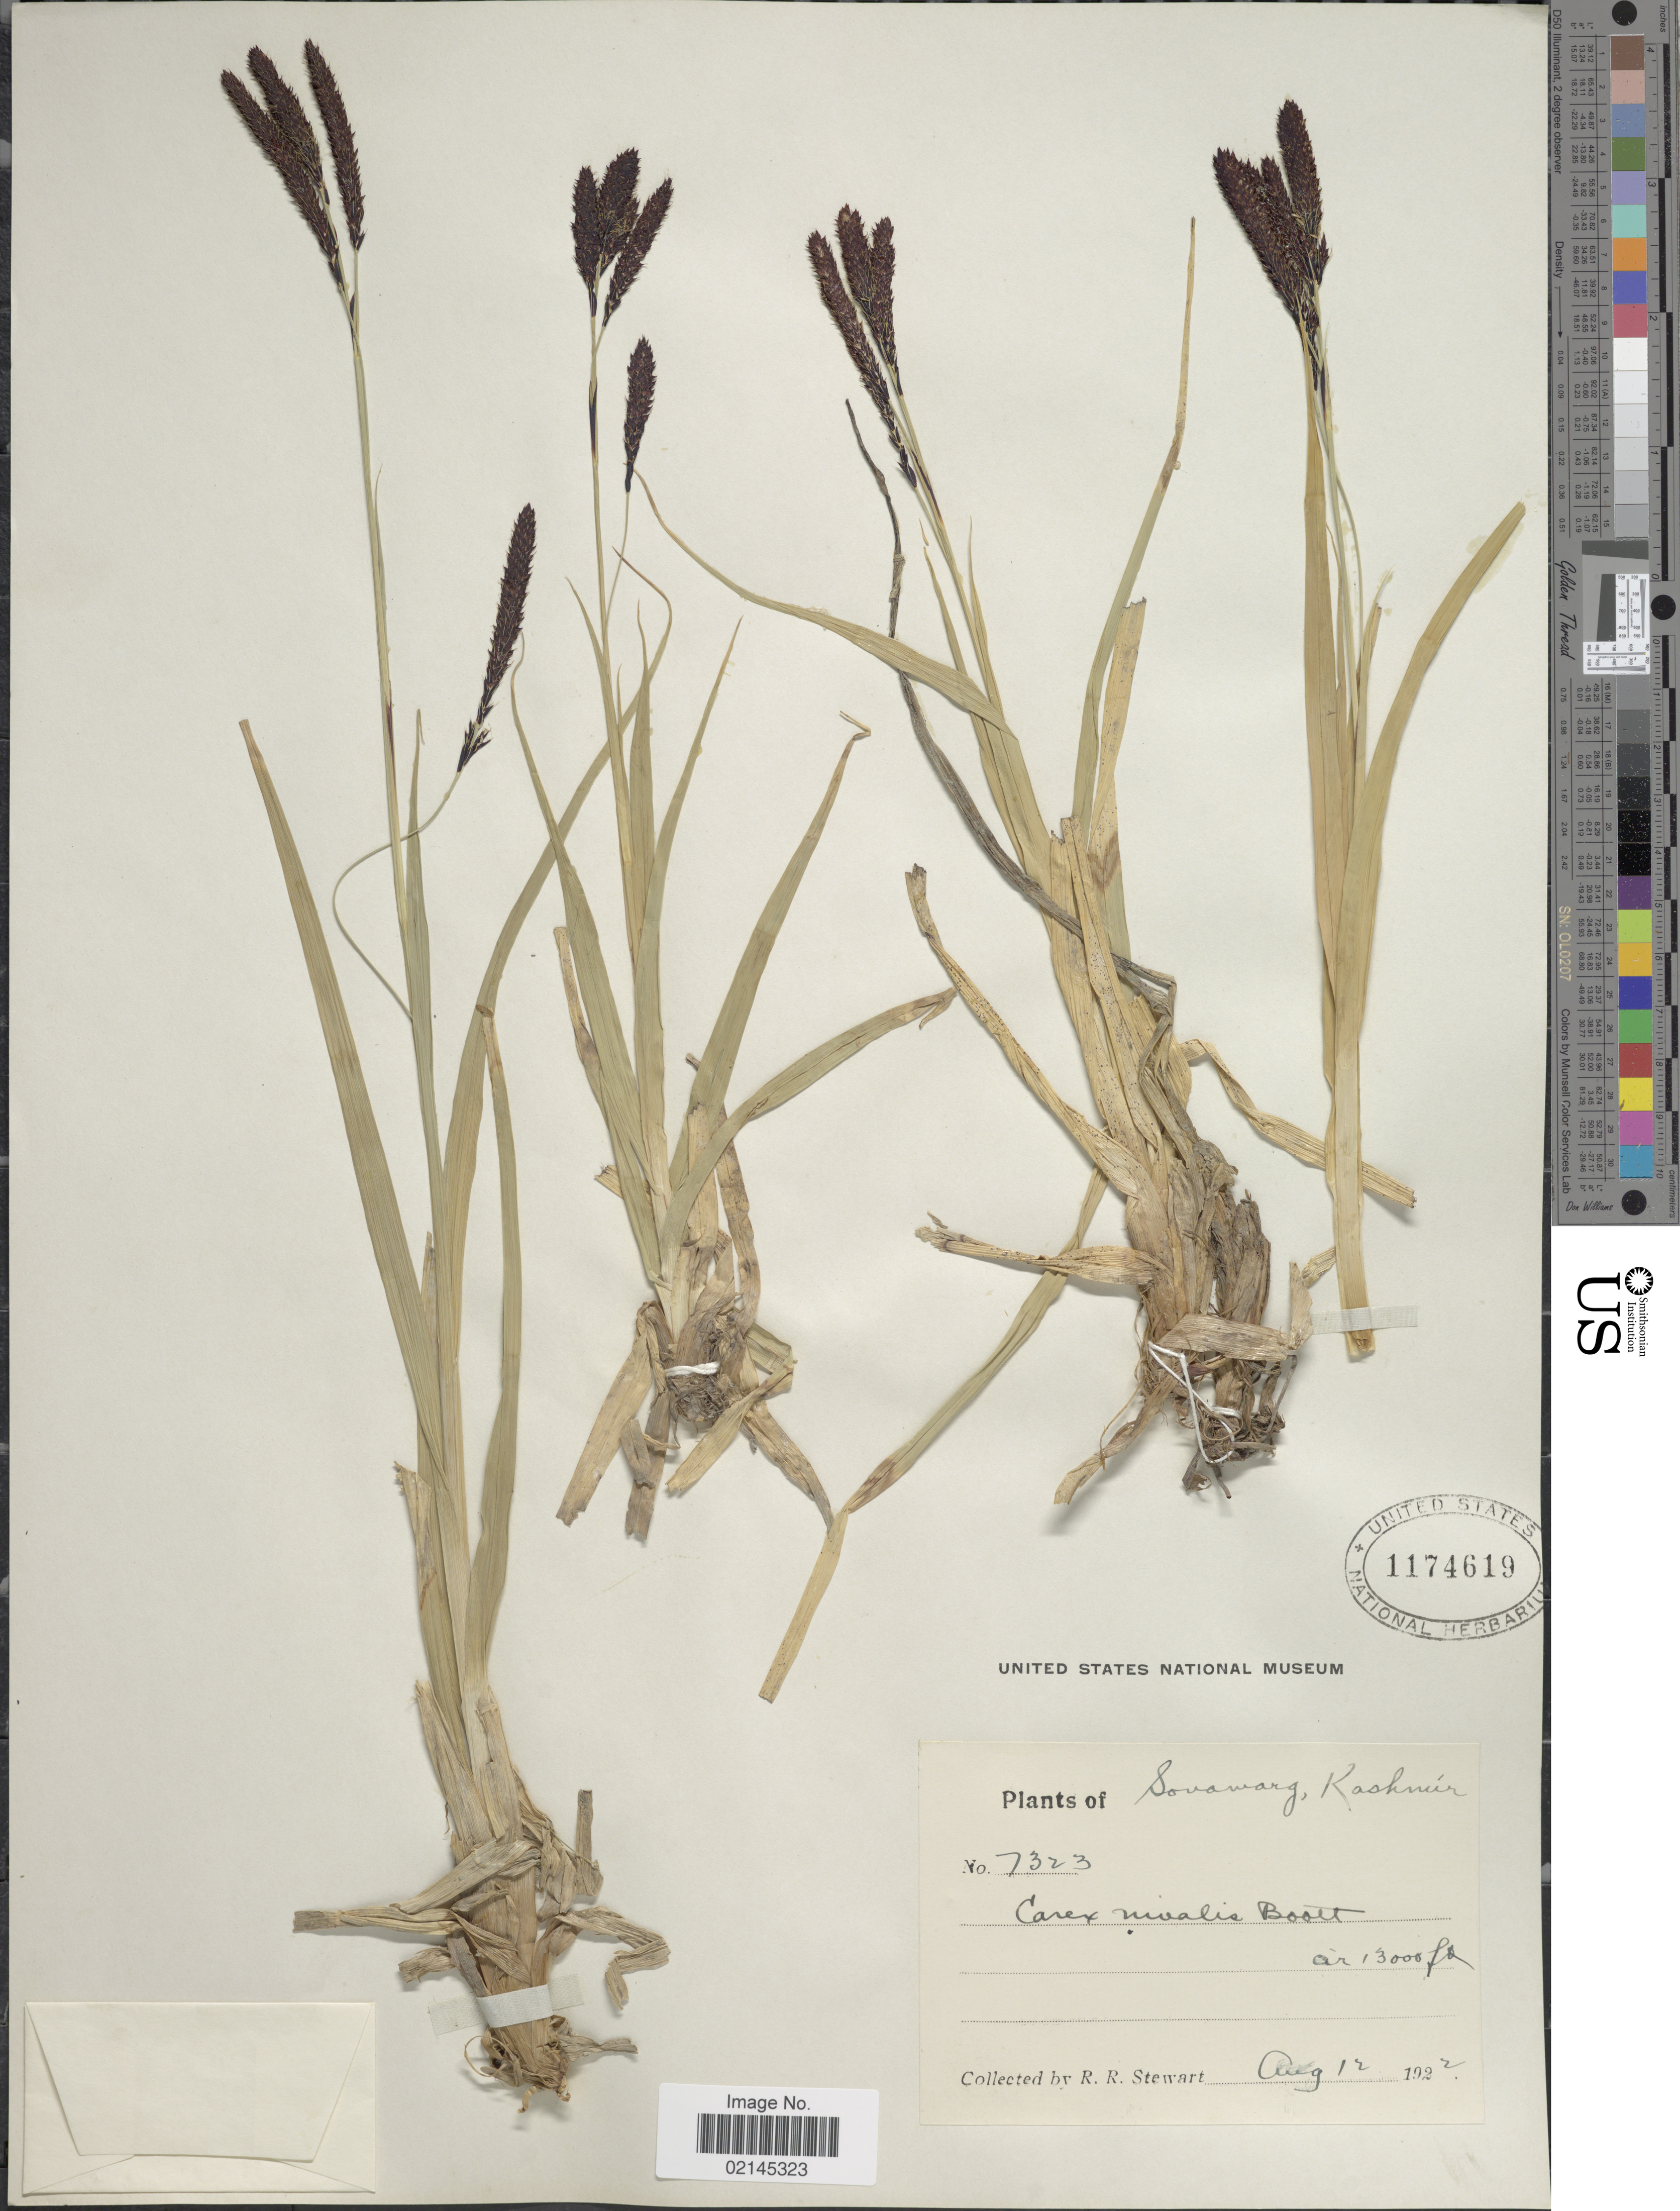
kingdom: Plantae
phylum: Tracheophyta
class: Liliopsida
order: Poales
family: Cyperaceae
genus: Carex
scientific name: Carex nivalis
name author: Boott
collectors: R. R. Stewart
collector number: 7323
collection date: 1922-08-12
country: India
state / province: Jammu and Kashmir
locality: Sovamarg, Kashmir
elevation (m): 3962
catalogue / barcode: US 1174619